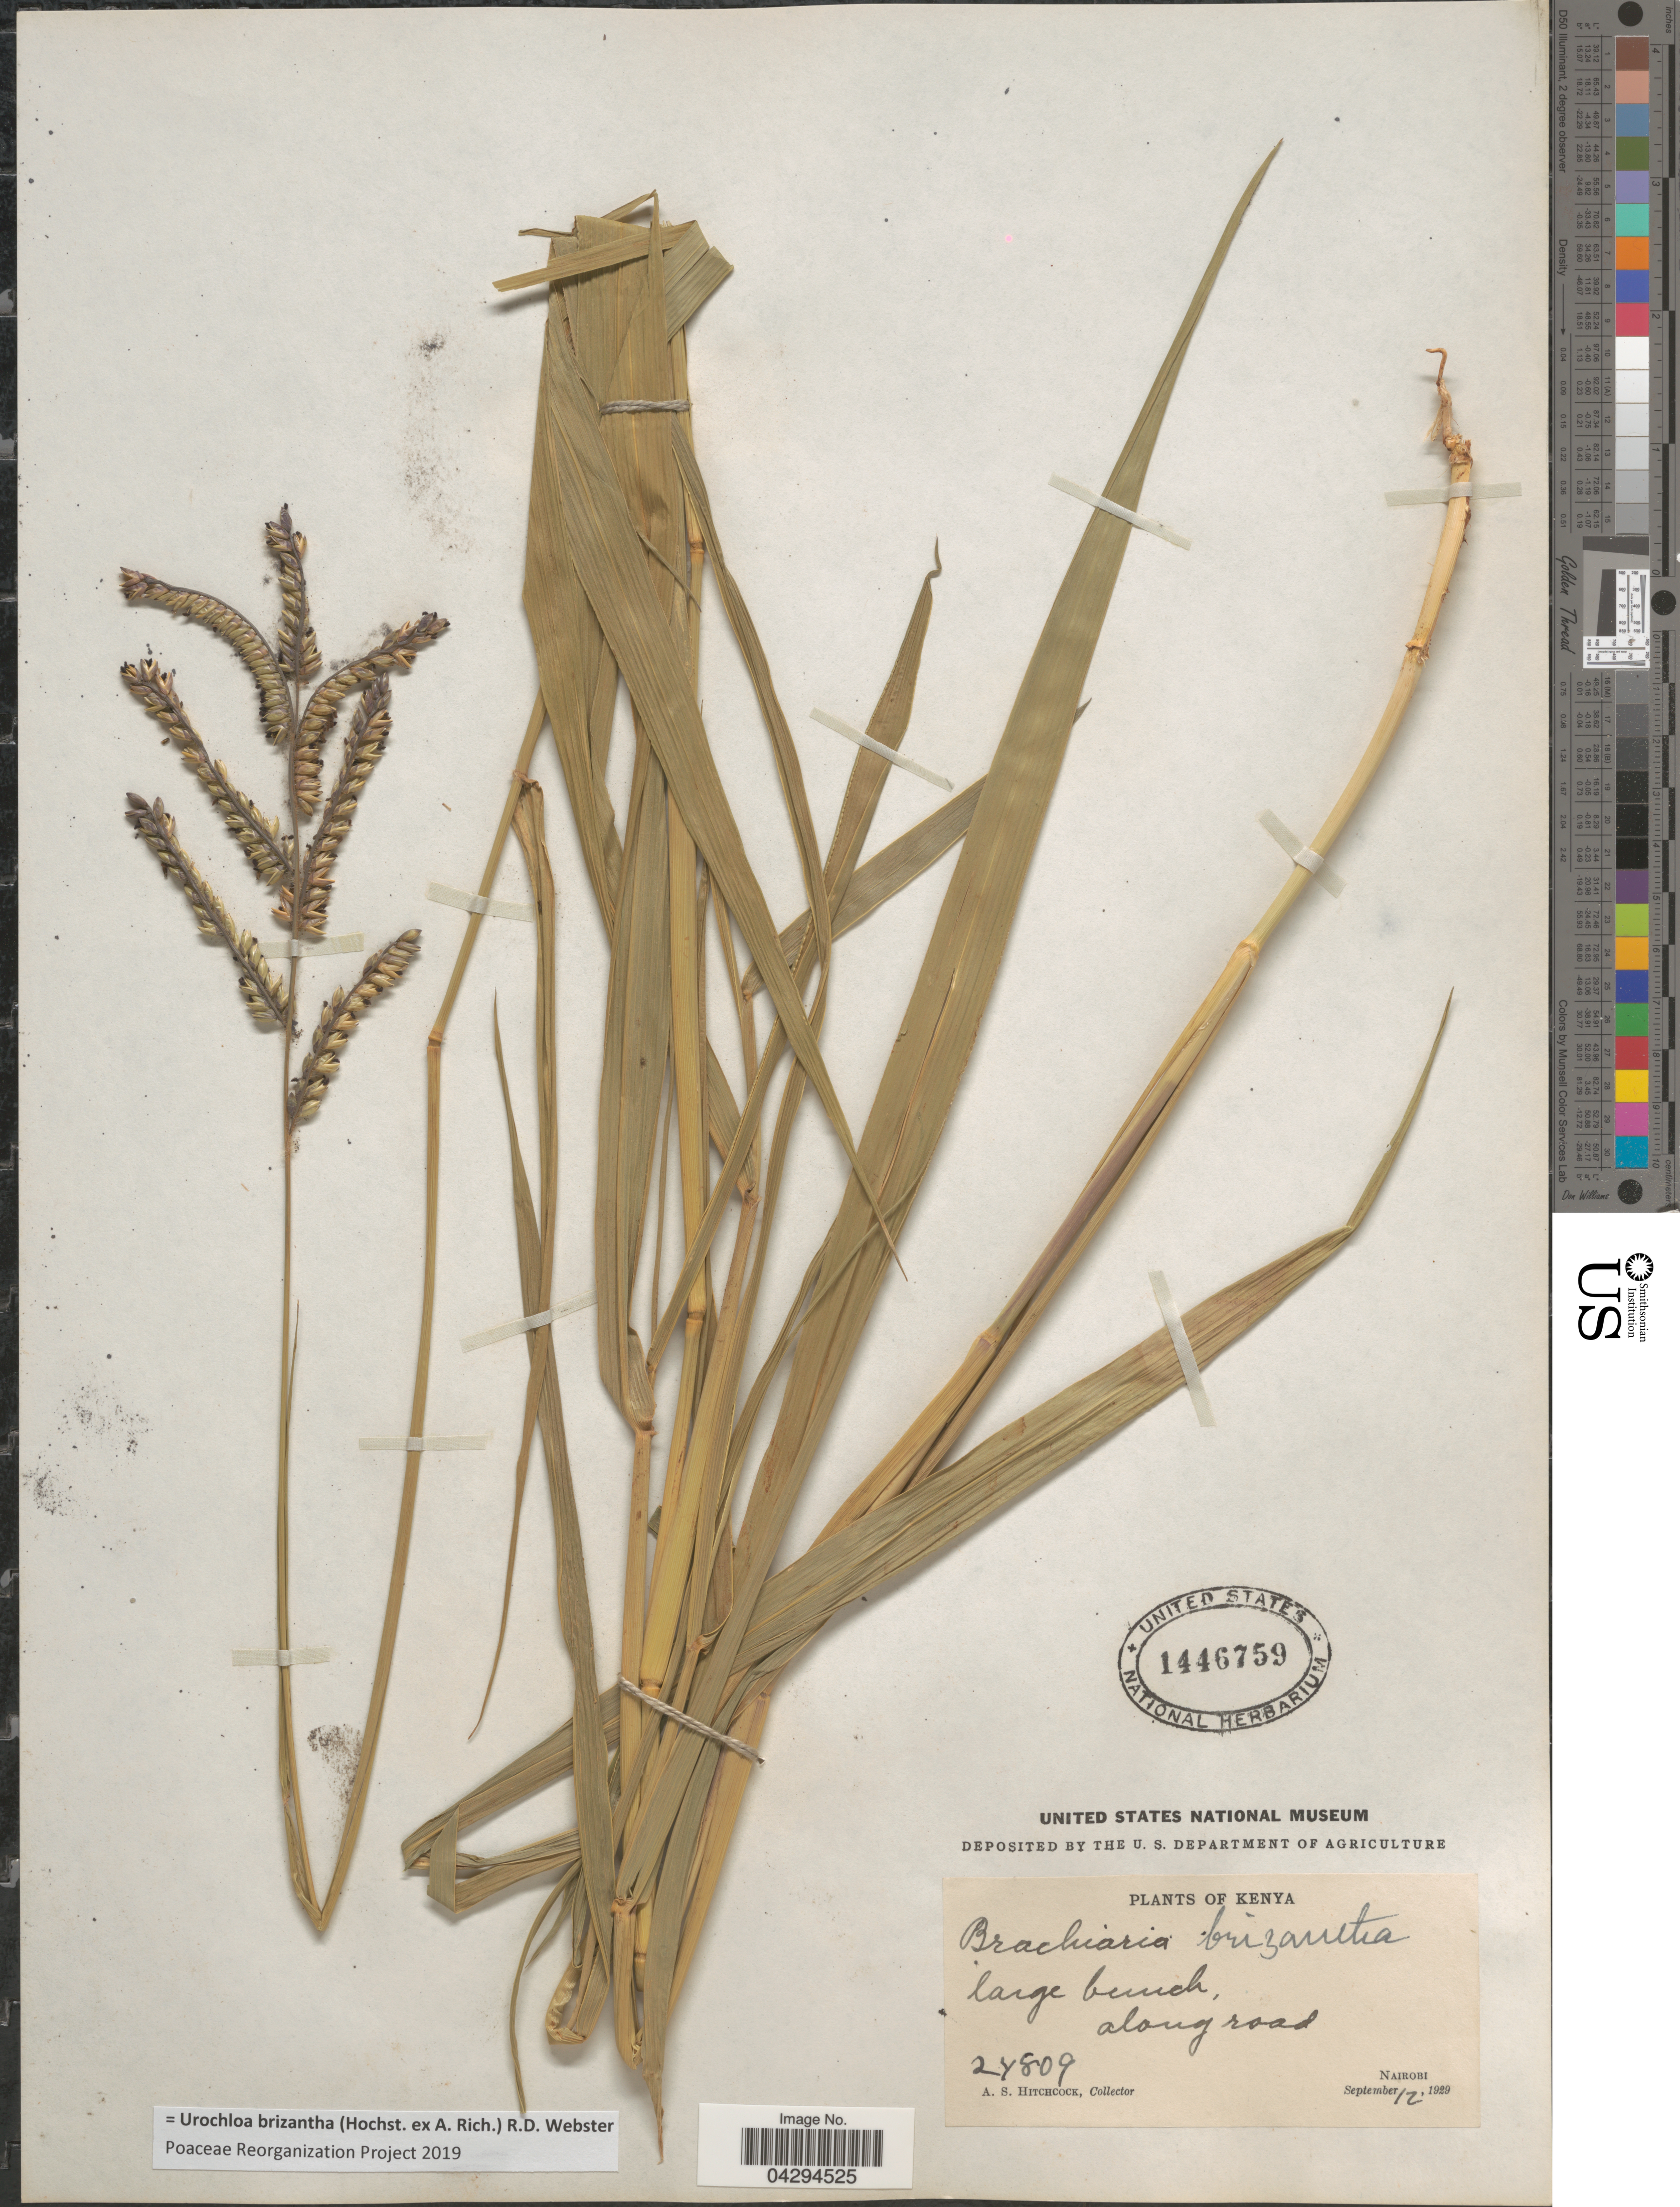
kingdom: Plantae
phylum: Tracheophyta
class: Liliopsida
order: Poales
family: Poaceae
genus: Urochloa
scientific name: Urochloa brizantha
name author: (Hochst. ex A. Rich.) R.D. Webster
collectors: A. S. Hitchcock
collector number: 24809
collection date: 1929-09-12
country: Kenya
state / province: Nairobi Area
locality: Along road. Nairobi.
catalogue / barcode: US 1446759